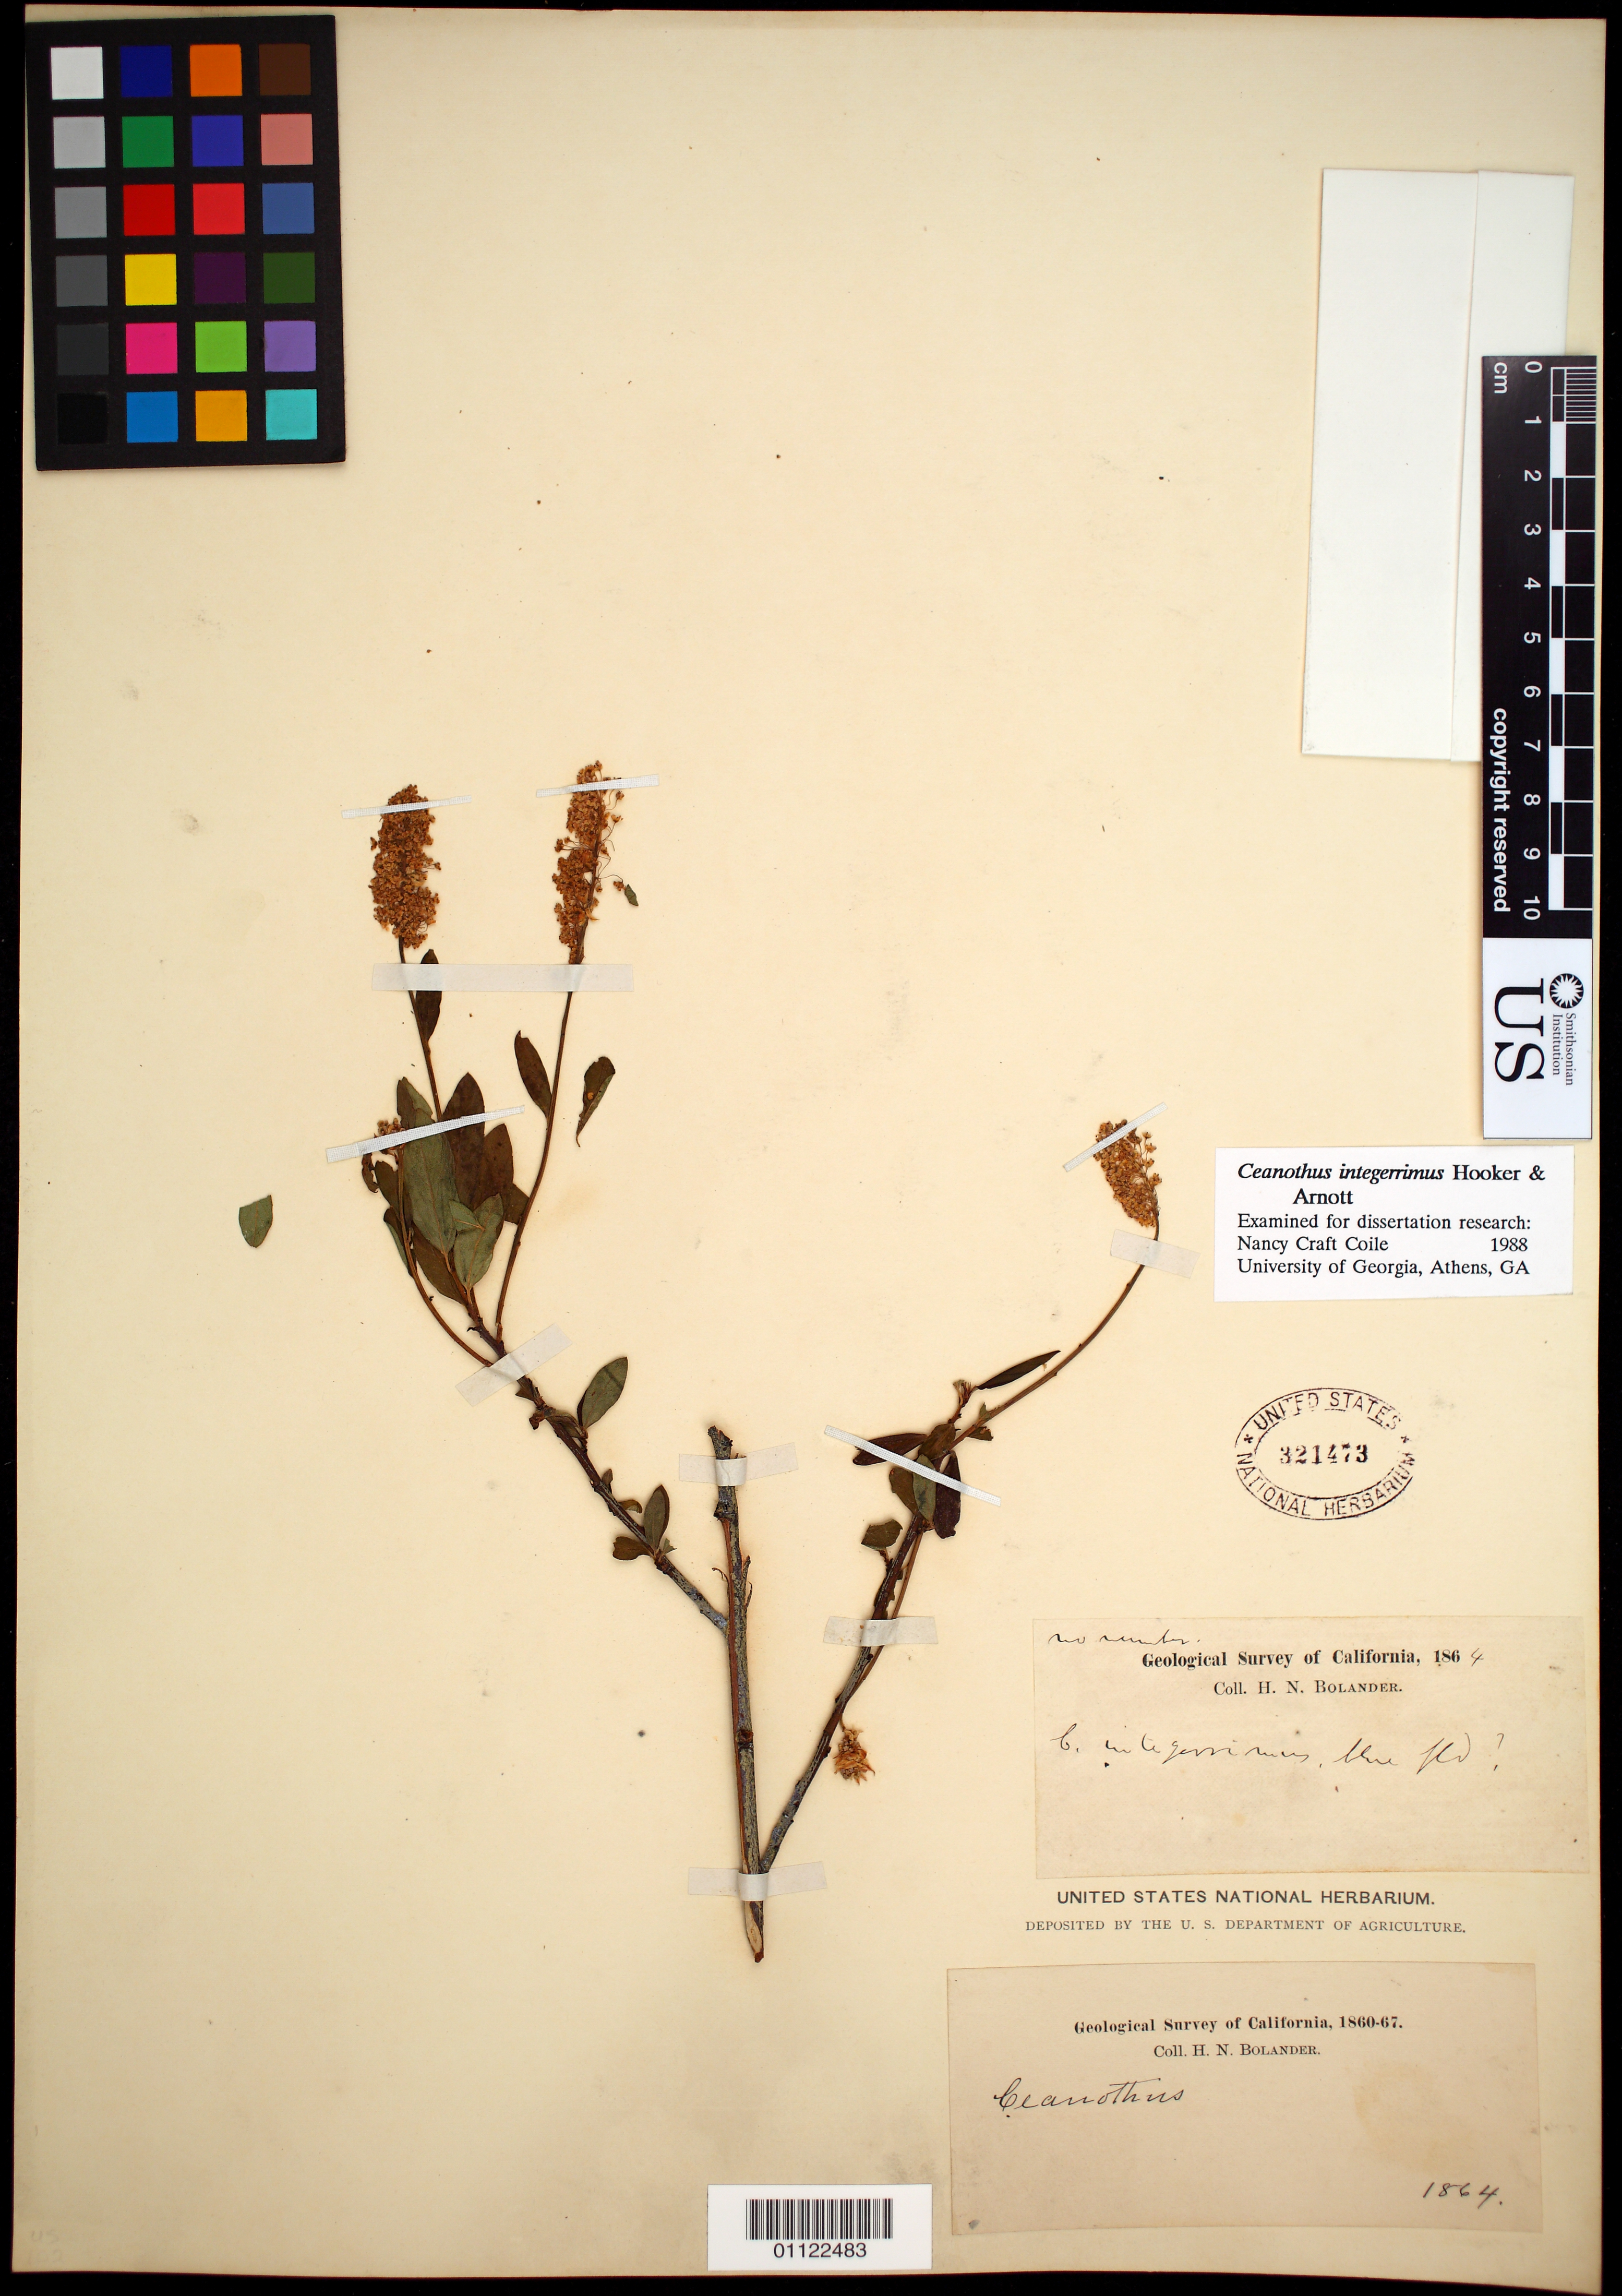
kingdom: Plantae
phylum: Tracheophyta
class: Magnoliopsida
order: Rosales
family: Rhamnaceae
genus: Ceanothus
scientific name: Ceanothus integerrimus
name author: Hook. & Arn.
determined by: Coile, N. C.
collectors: H. Bolander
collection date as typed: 1864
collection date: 1864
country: United States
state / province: California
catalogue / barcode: US 321473